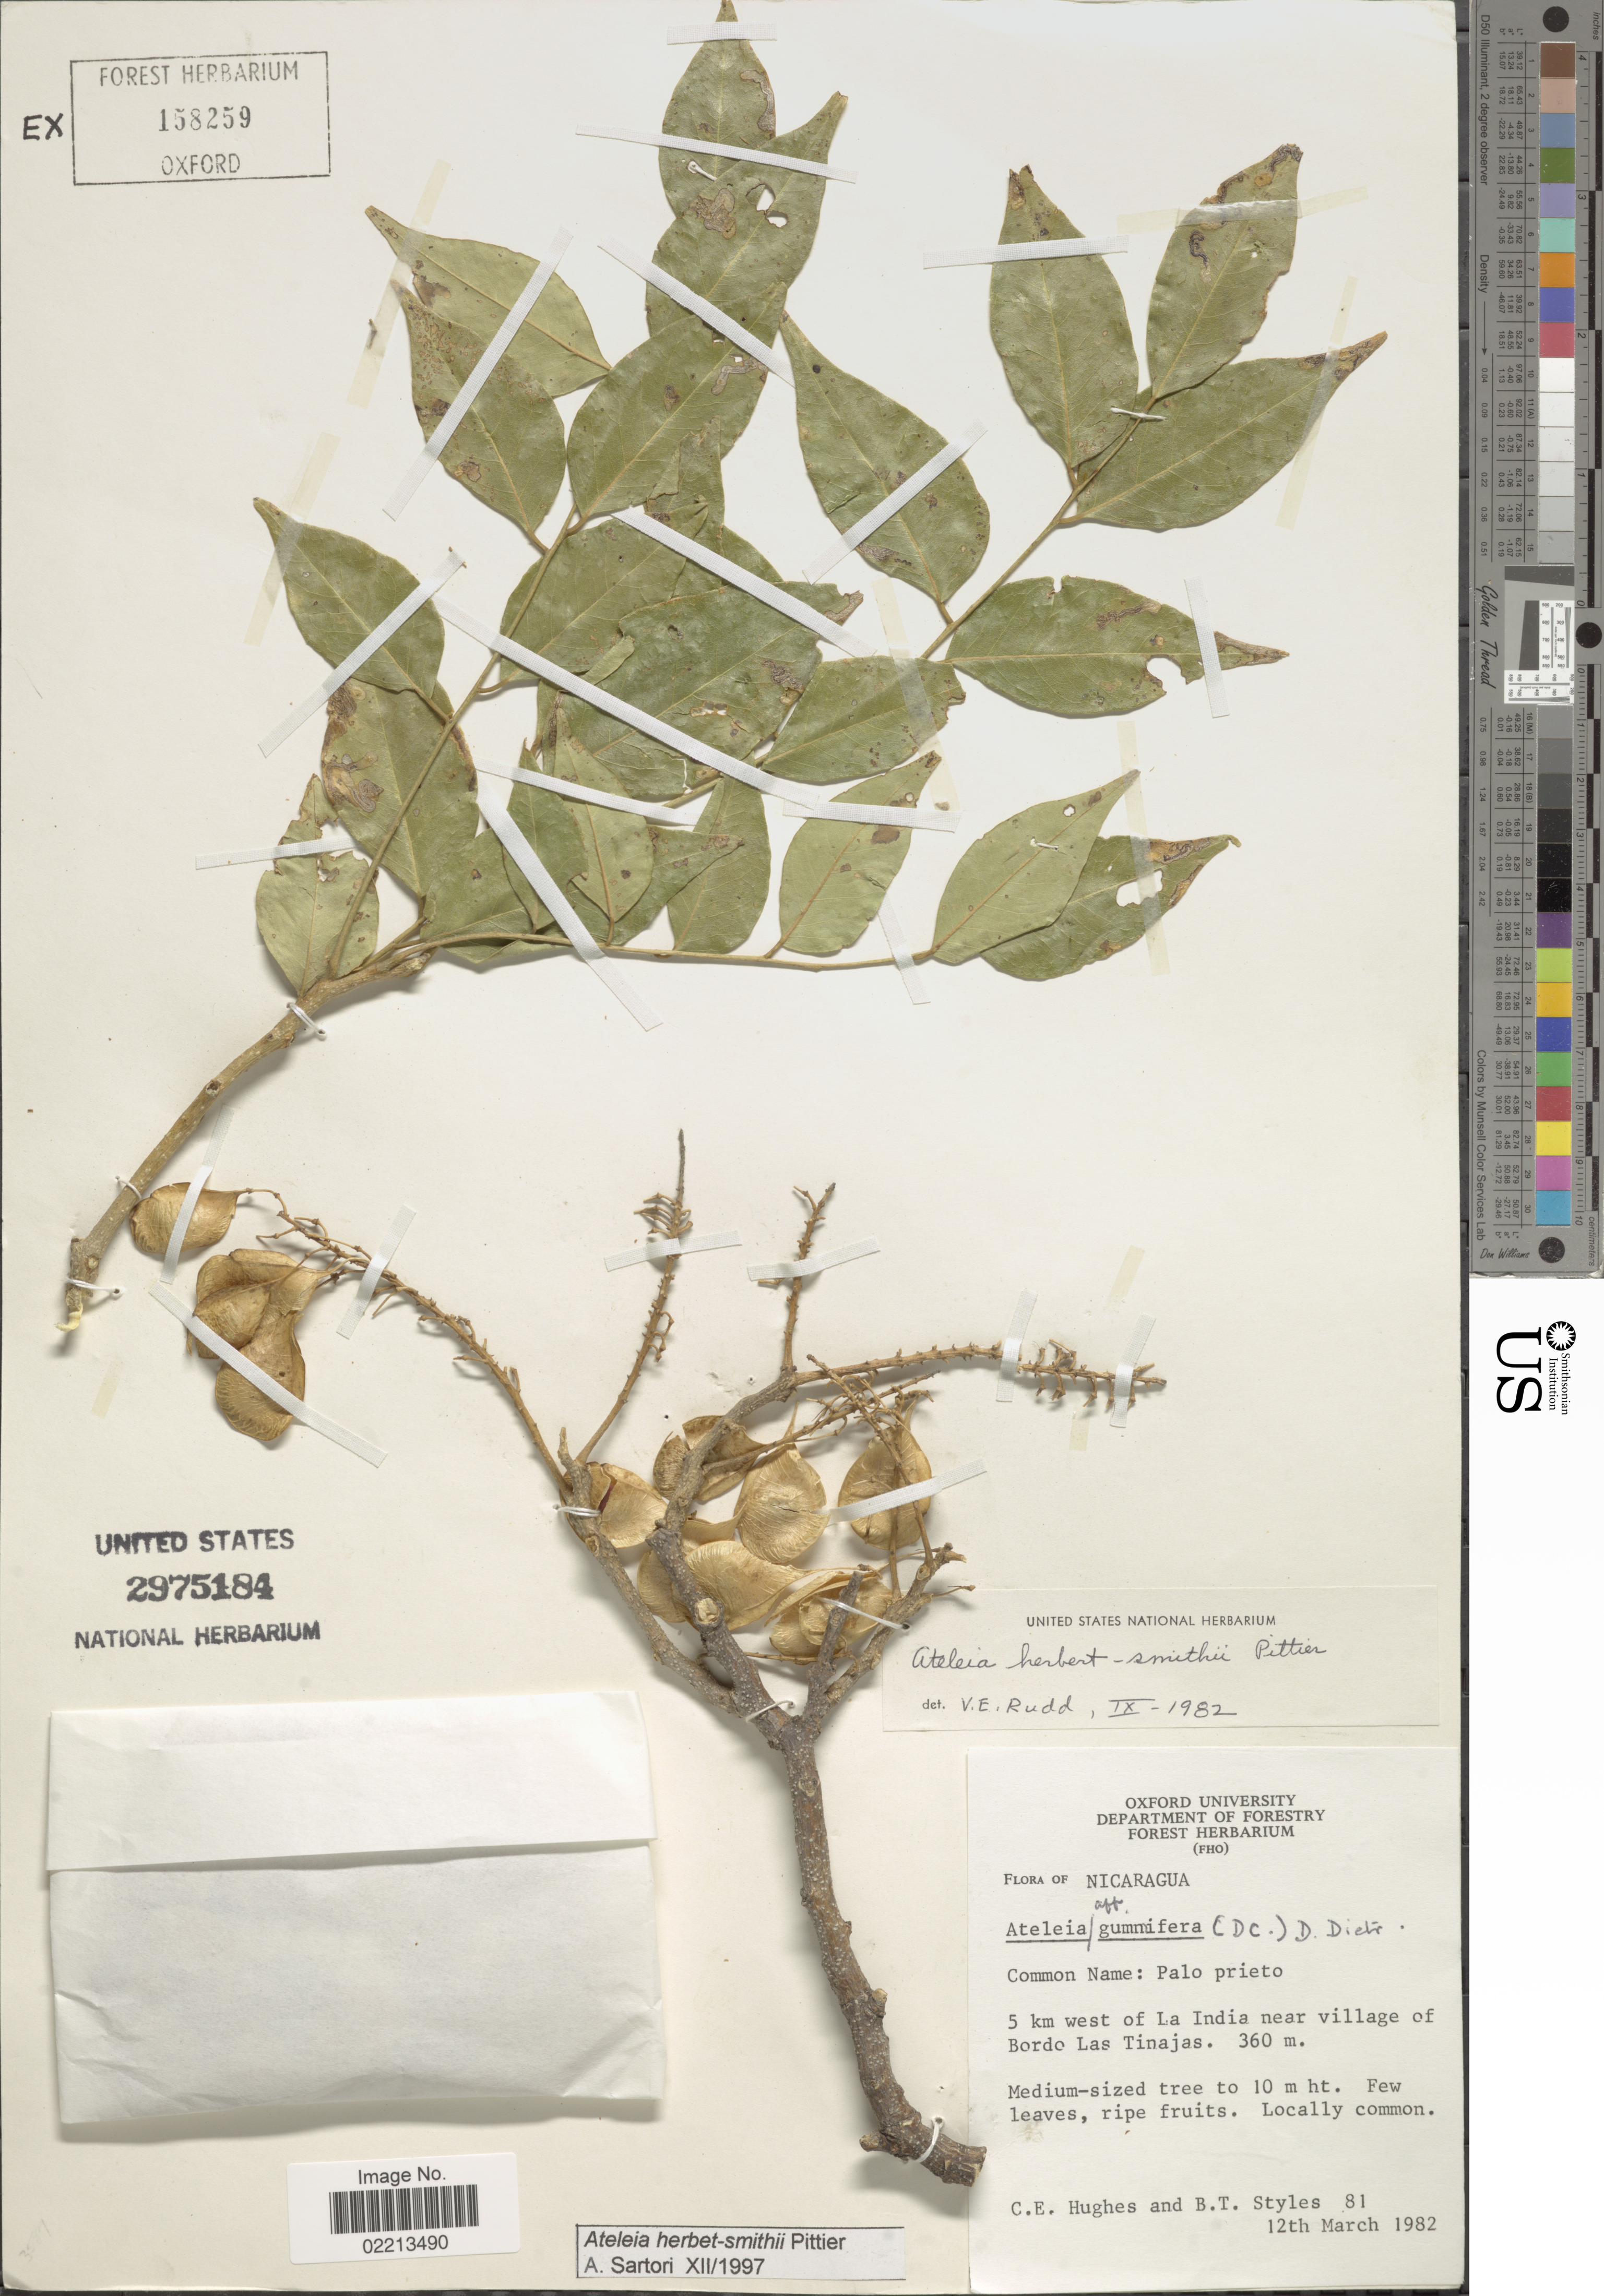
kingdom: Plantae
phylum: Tracheophyta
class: Magnoliopsida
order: Fabales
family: Fabaceae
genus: Ateleia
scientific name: Ateleia herbert-smithii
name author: Pittier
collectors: C. E. Hughes & B. T. Styles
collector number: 81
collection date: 1982-03-12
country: Nicaragua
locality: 5 km west of La India near village of Bordo Las Tinajas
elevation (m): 360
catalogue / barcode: US 2975184